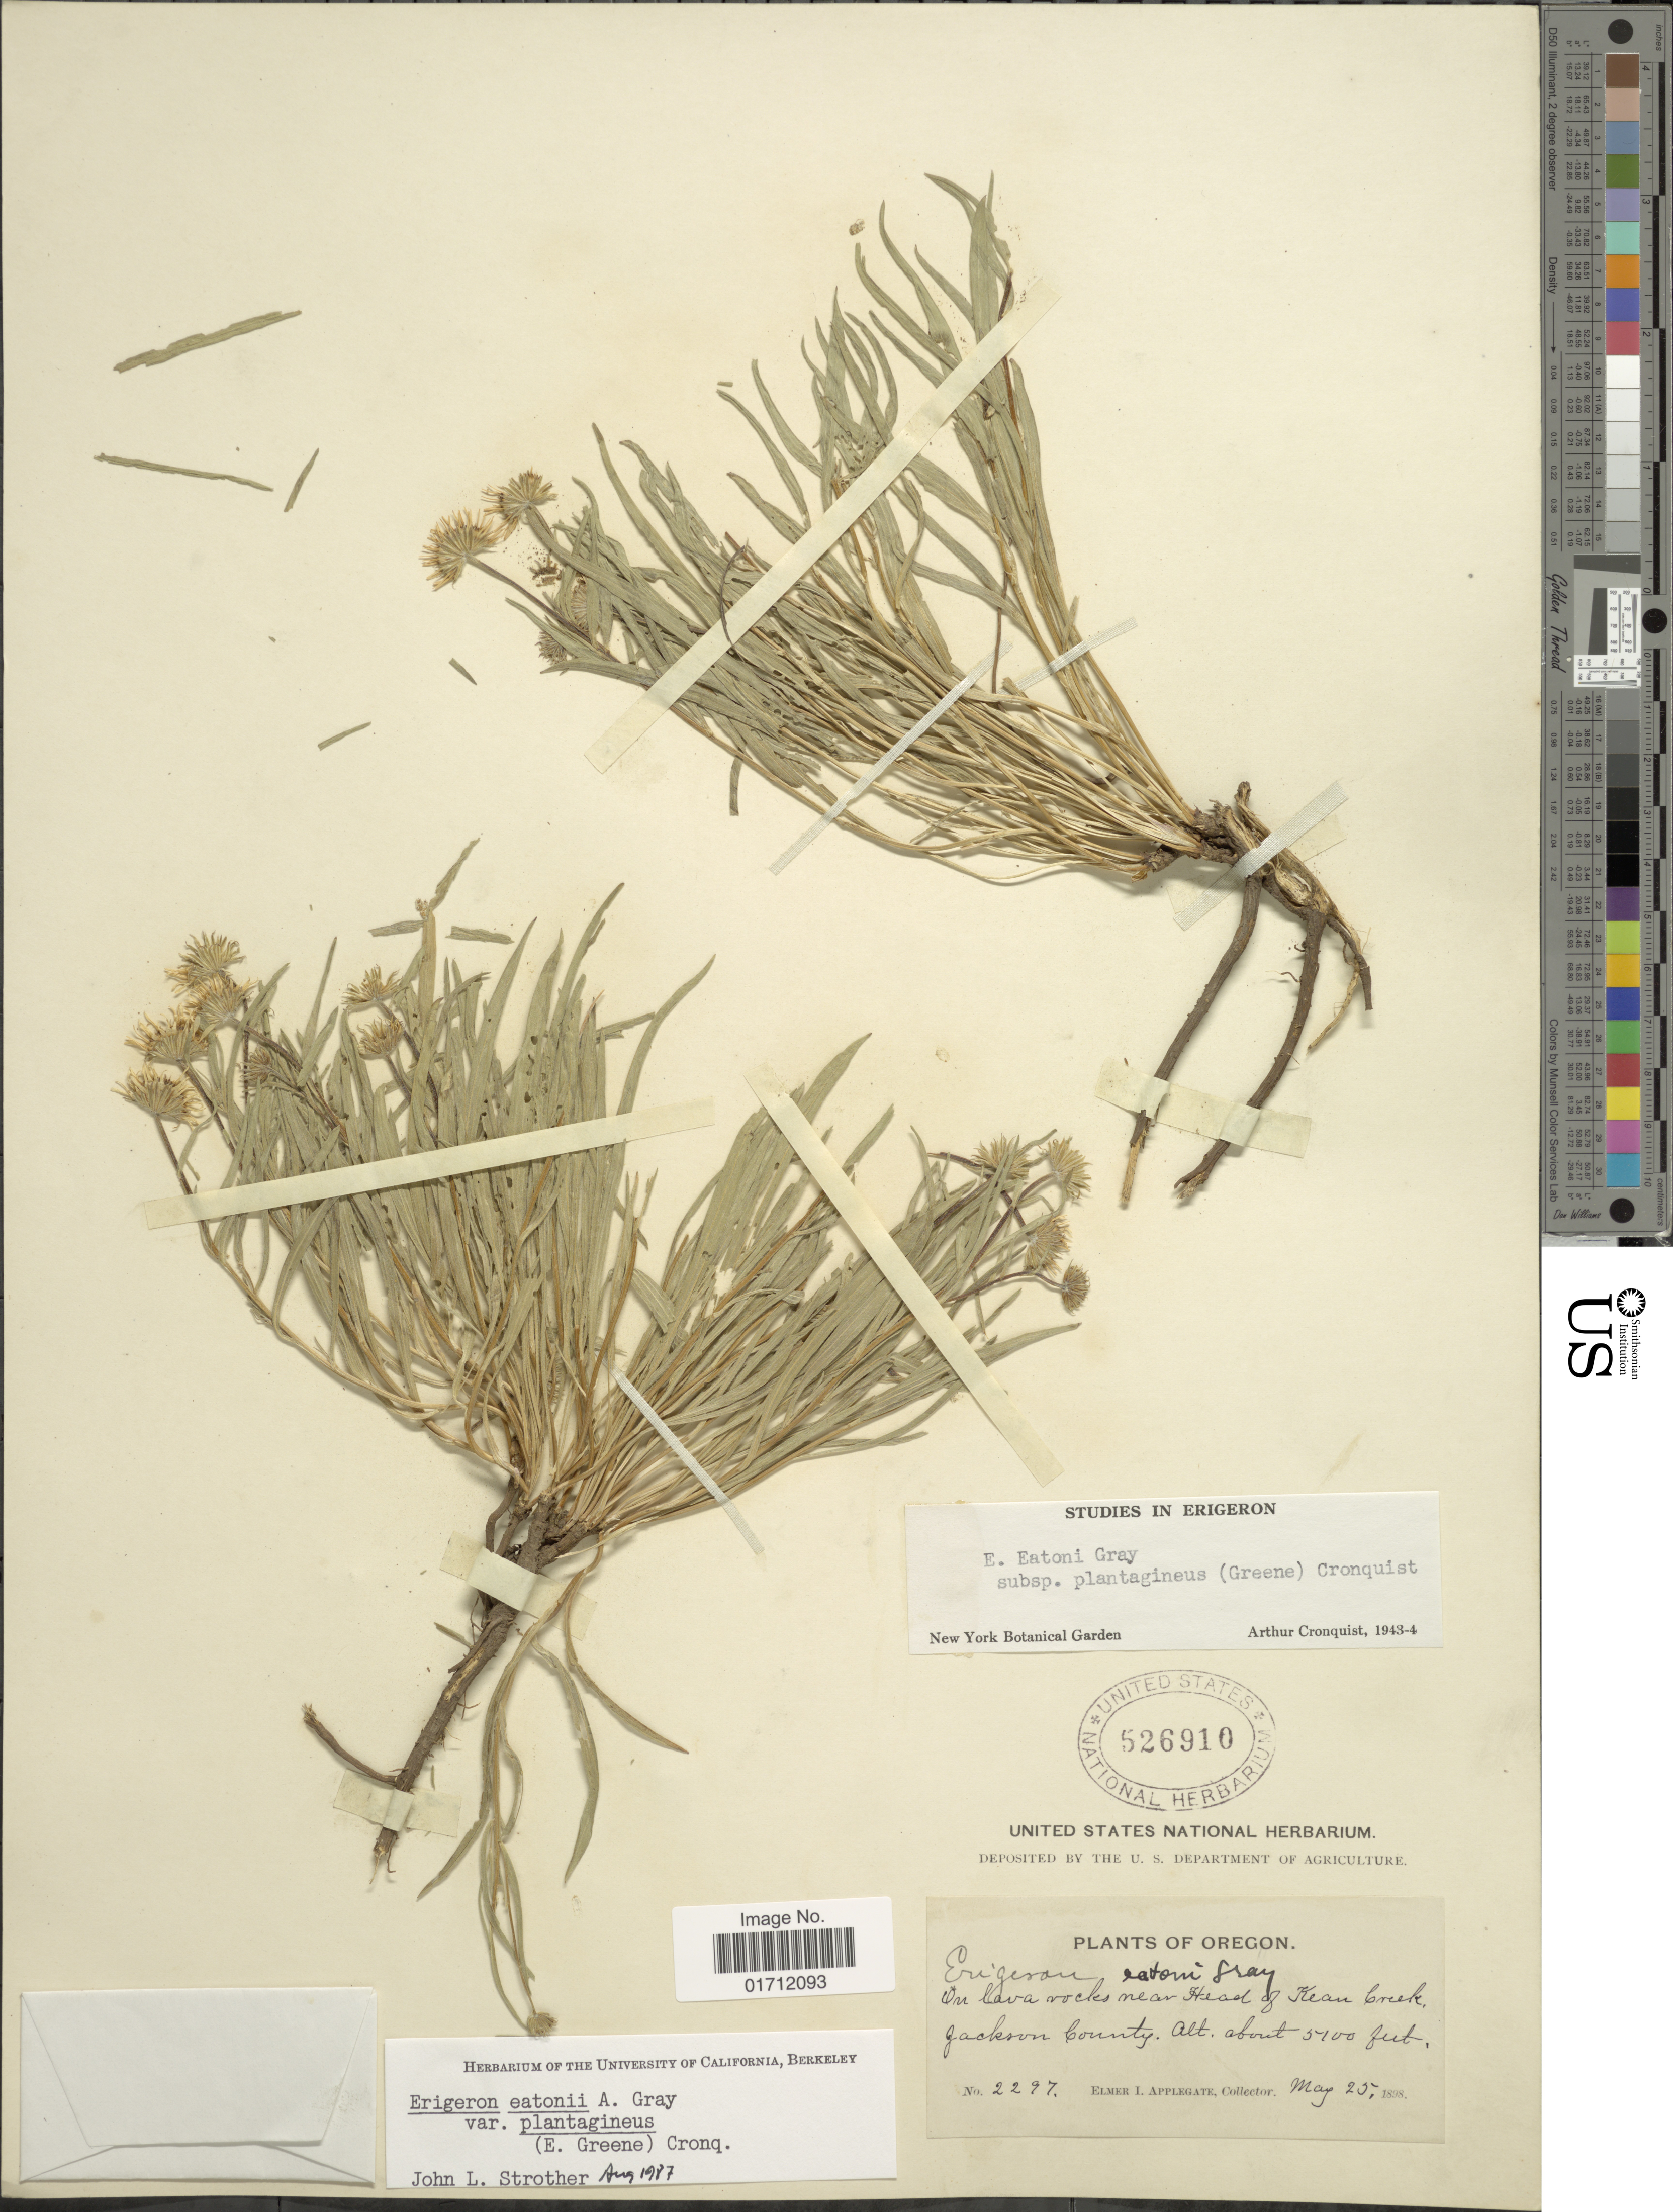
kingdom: Plantae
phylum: Tracheophyta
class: Magnoliopsida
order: Asterales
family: Asteraceae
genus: Erigeron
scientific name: Erigeron eatonii var. plantagineus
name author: (Greene) Cronq.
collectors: E. I. Applegate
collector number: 2297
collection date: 1898-05-25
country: United States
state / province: Oregon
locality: Near Head of Kean Creek, Jackson County.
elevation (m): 1554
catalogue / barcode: US 526910